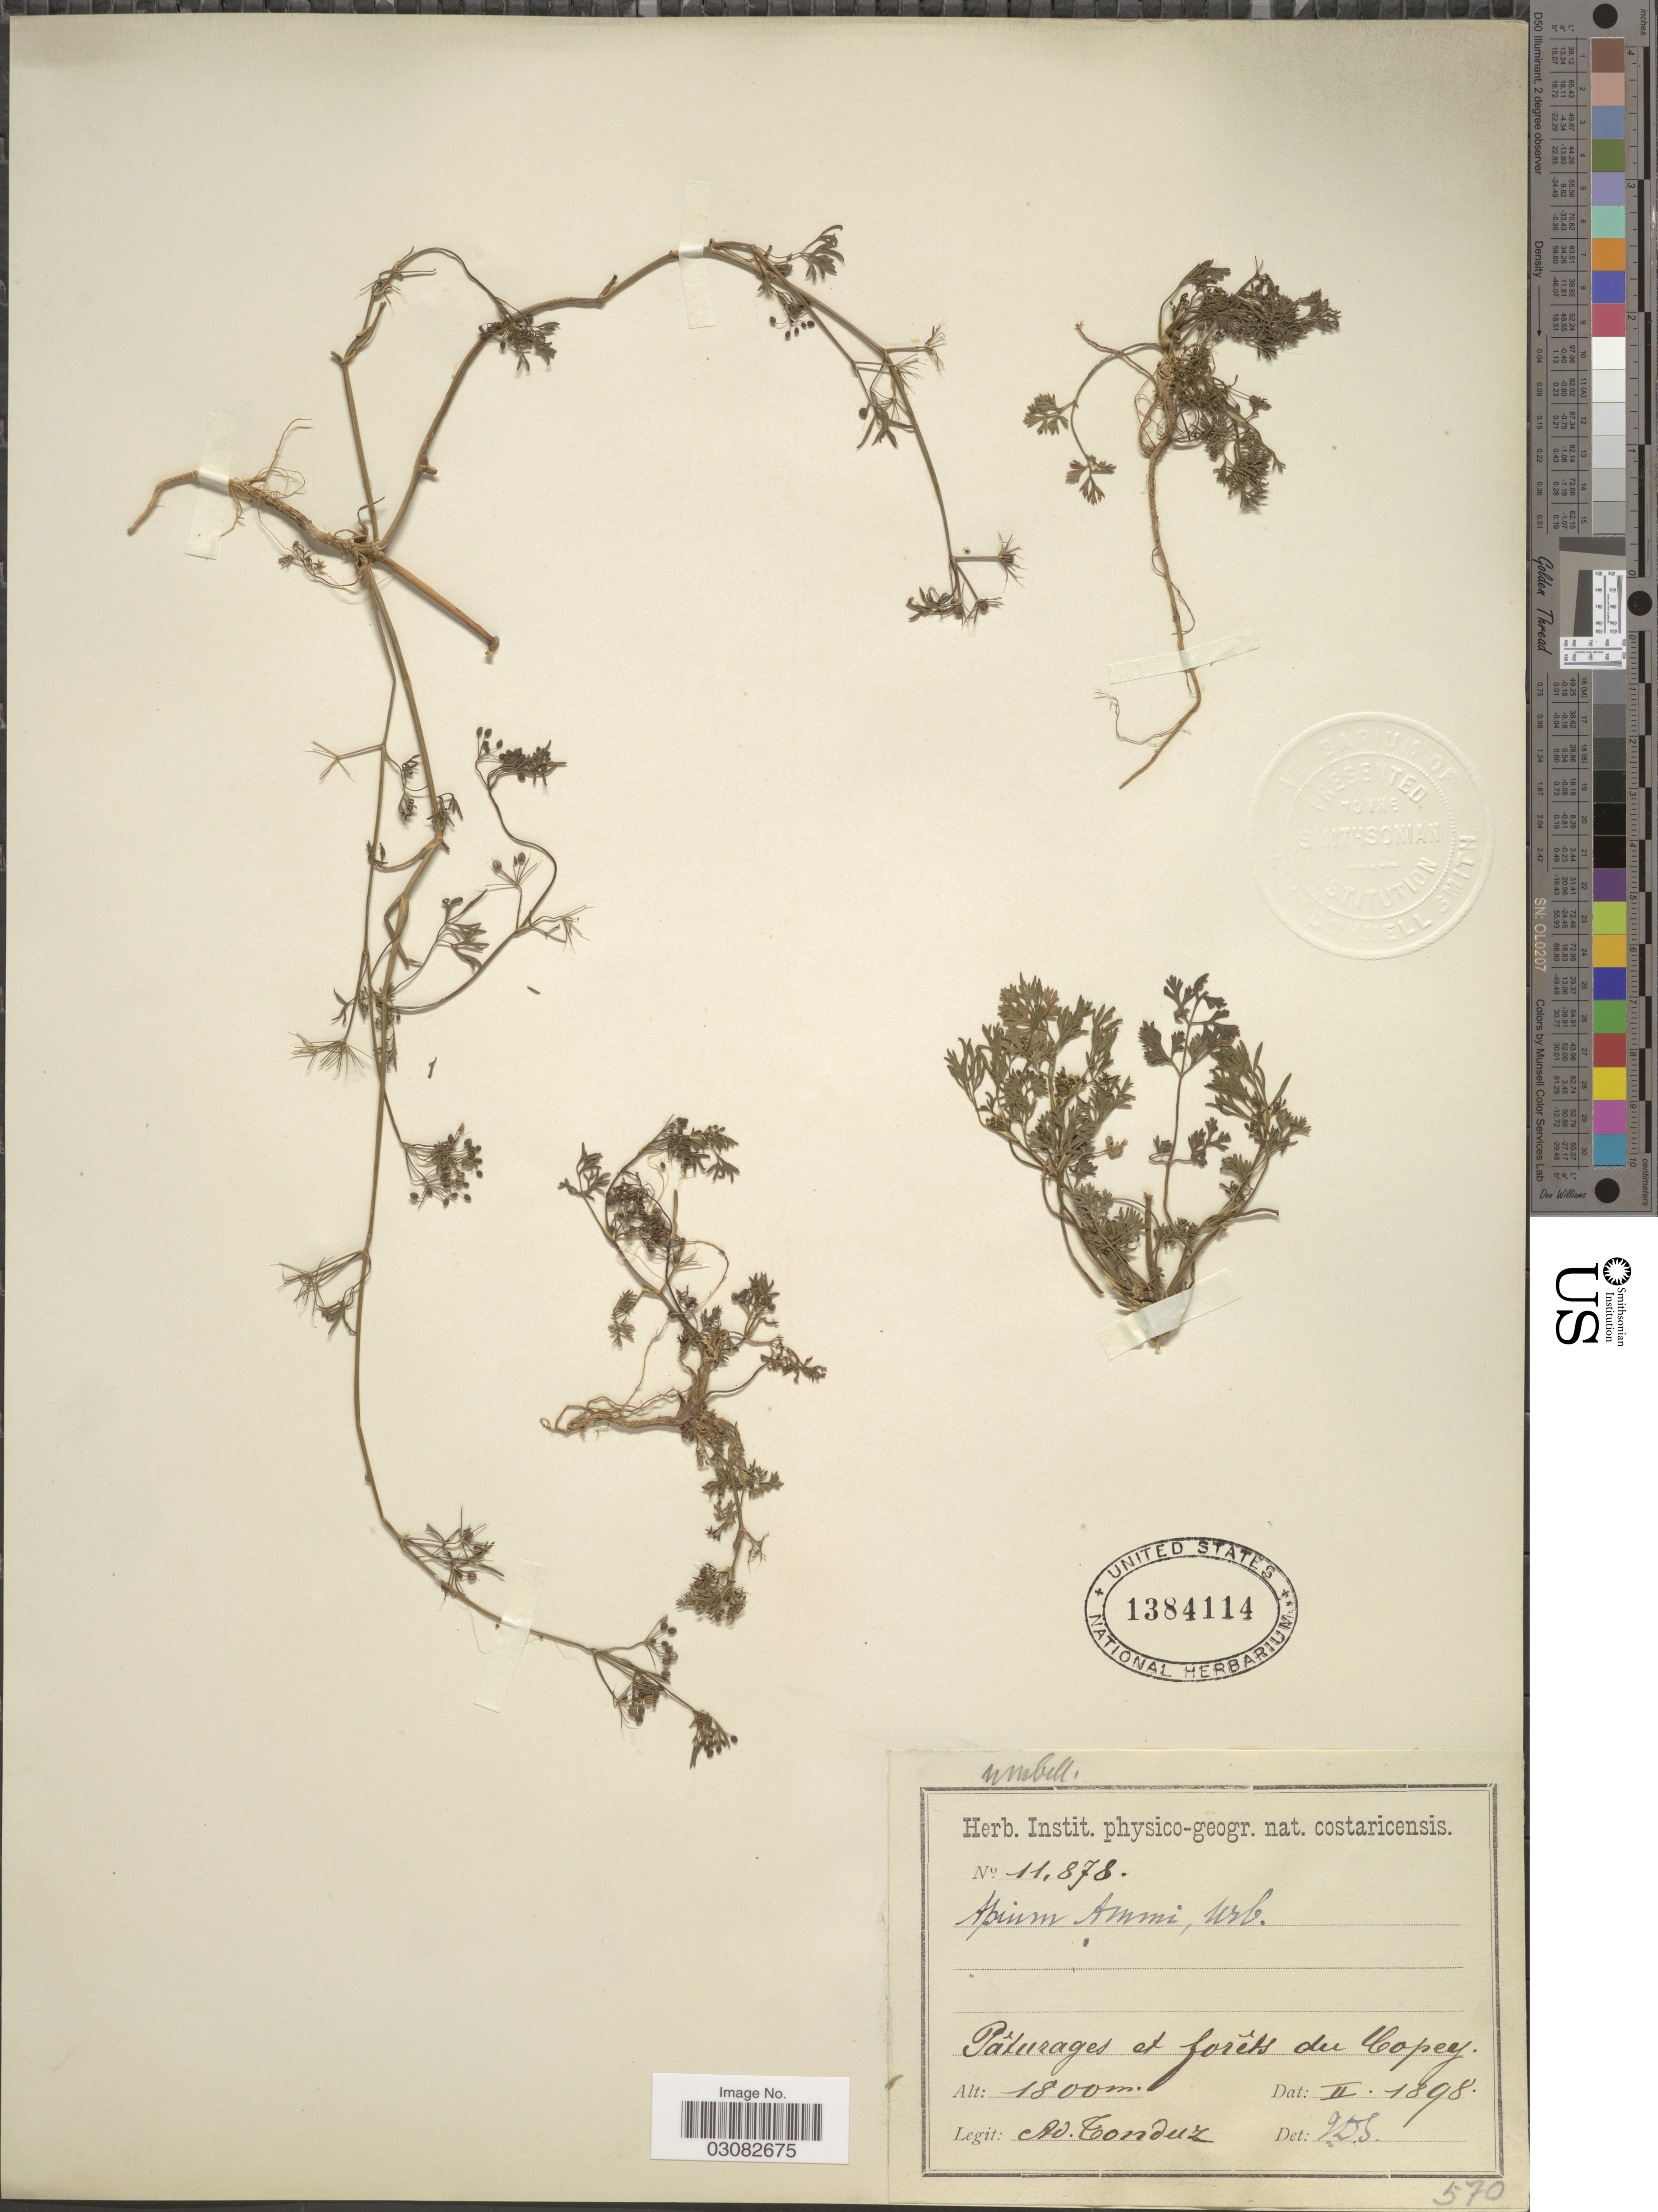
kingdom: Plantae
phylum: Tracheophyta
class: Magnoliopsida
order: Apiales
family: Apiaceae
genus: Apium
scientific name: Apium ammi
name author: (Jacq.) Urb.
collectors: A. Tonduz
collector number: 11878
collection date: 1898-02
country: Costa Rica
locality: Pâturages et forêts du Copey.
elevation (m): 1800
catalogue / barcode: US 1384114